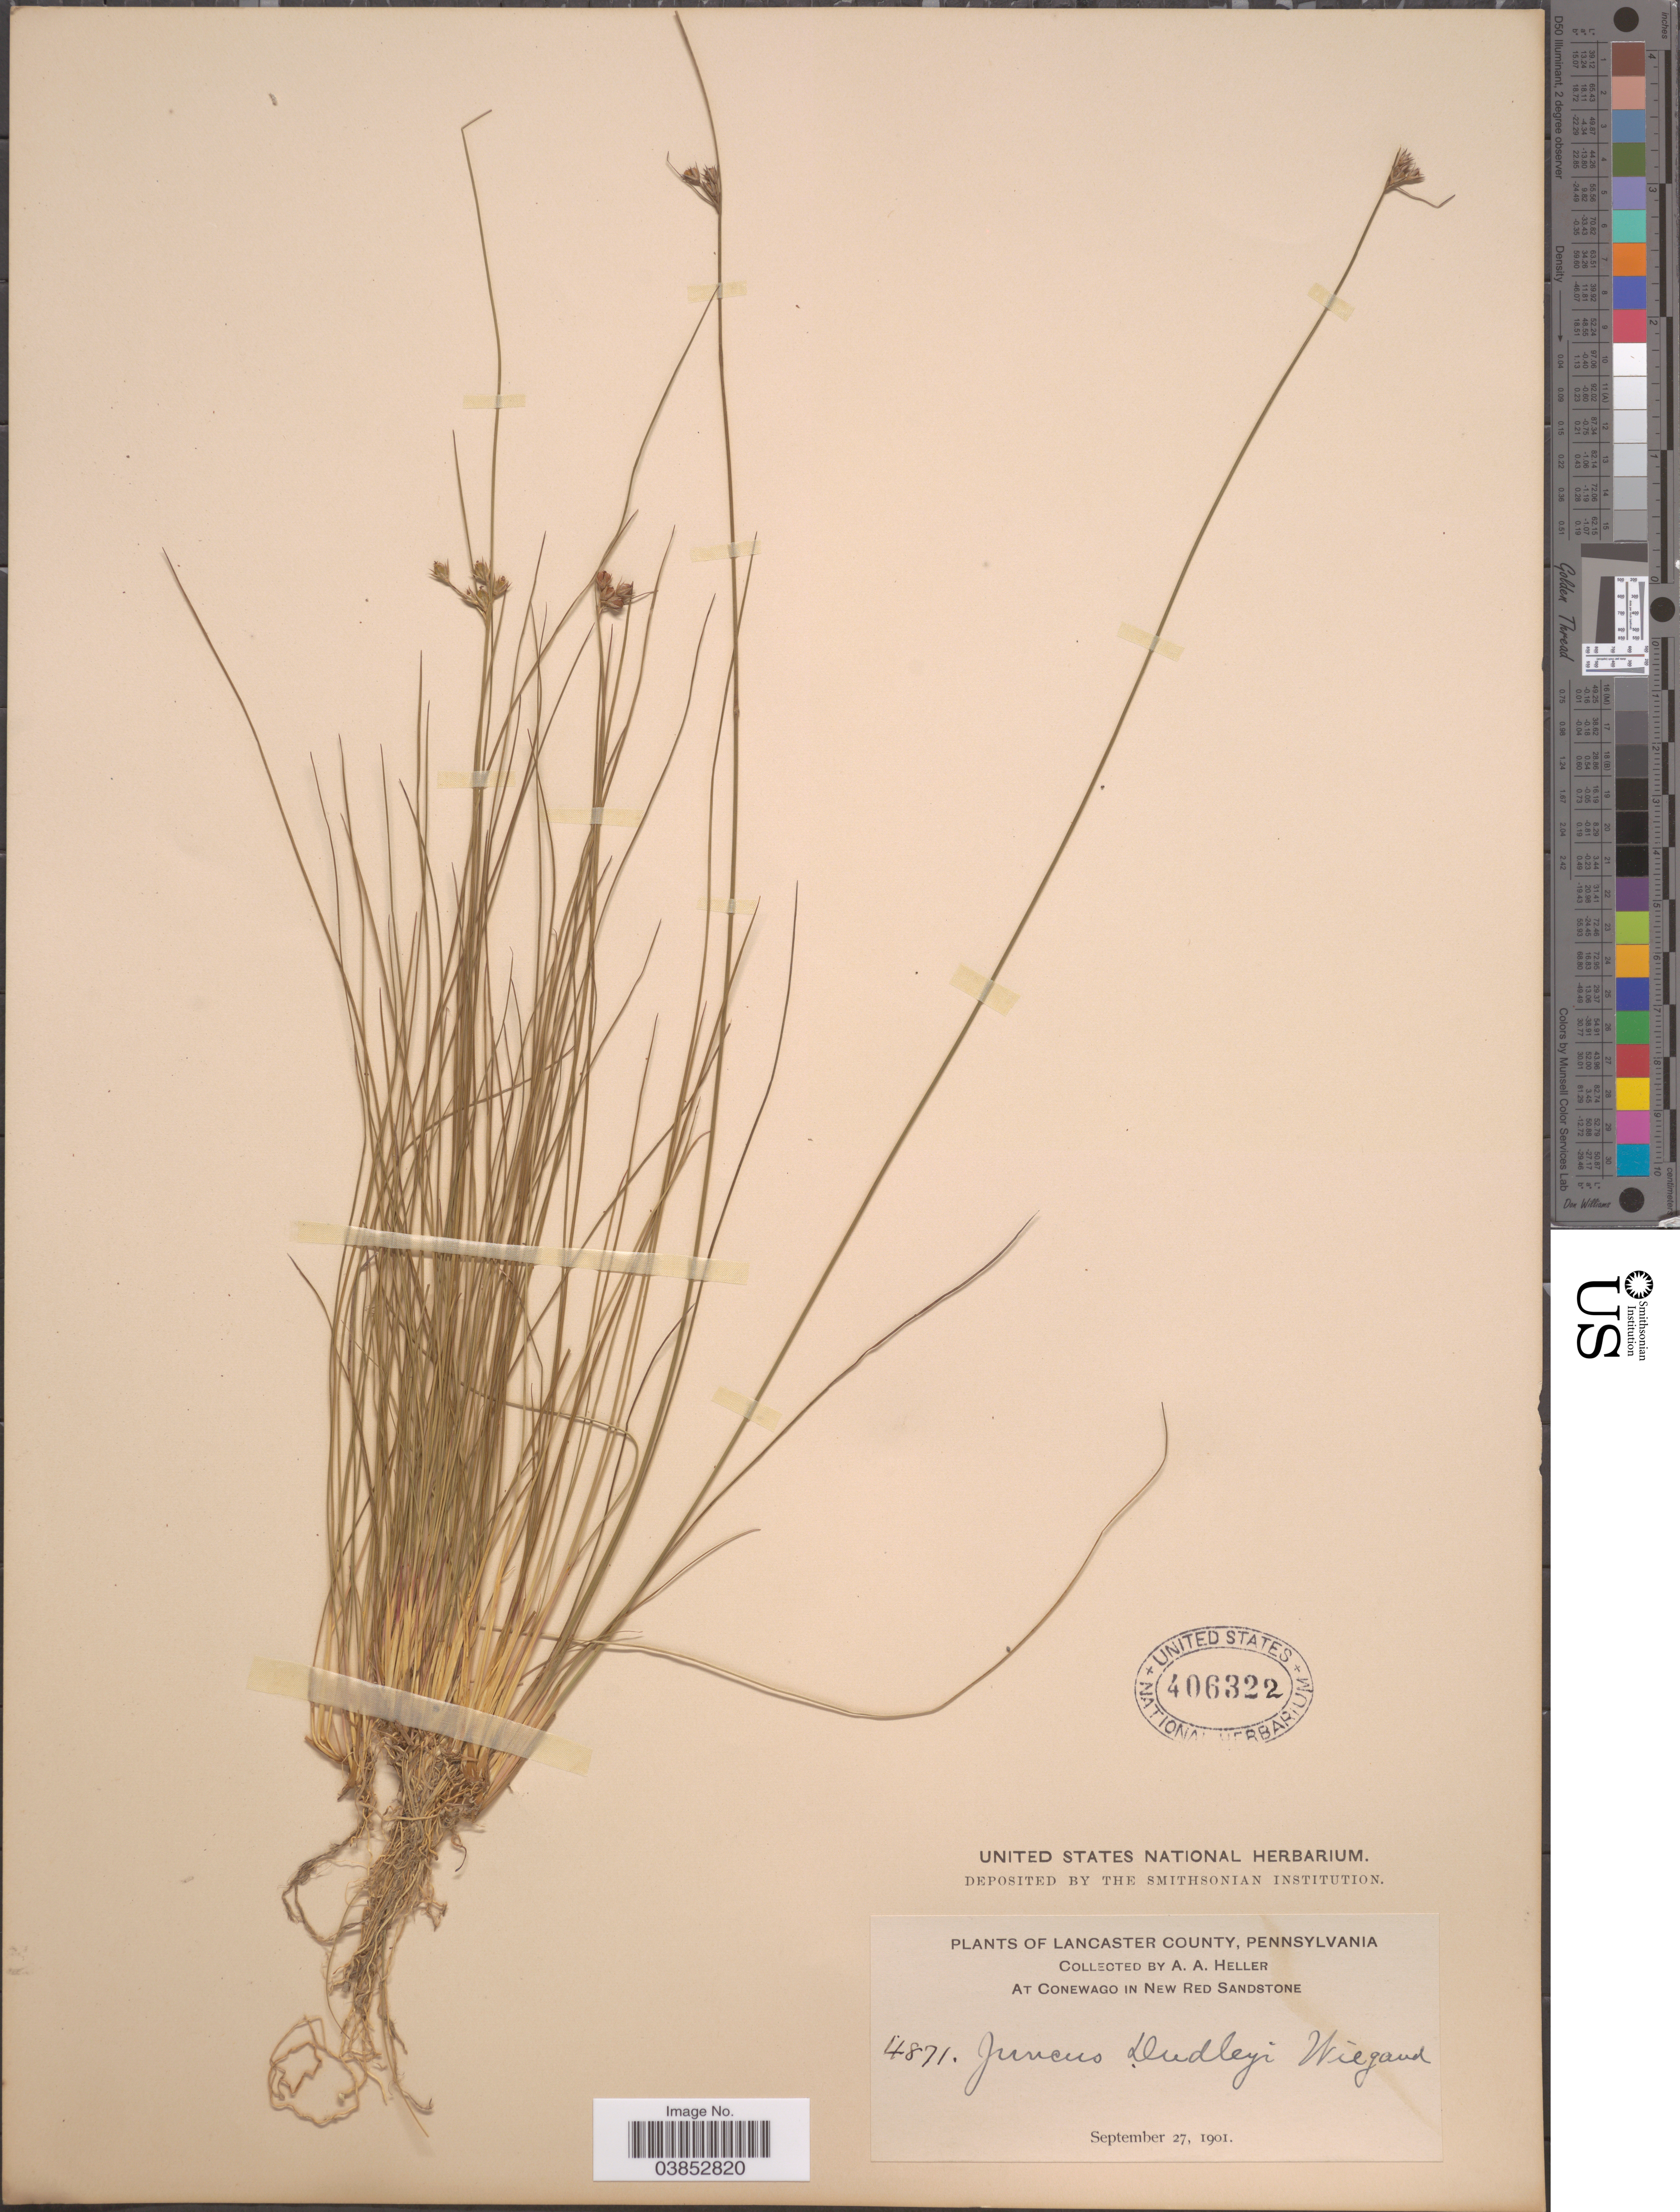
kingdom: Plantae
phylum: Tracheophyta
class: Liliopsida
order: Poales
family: Juncaceae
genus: Juncus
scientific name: Juncus dudleyi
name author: Wiegand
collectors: A. A. Heller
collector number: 4871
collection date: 1901-09-27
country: United States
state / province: Pennsylvania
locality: Lancaster County. At Conewago in New Red Sandstone.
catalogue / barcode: US 406322